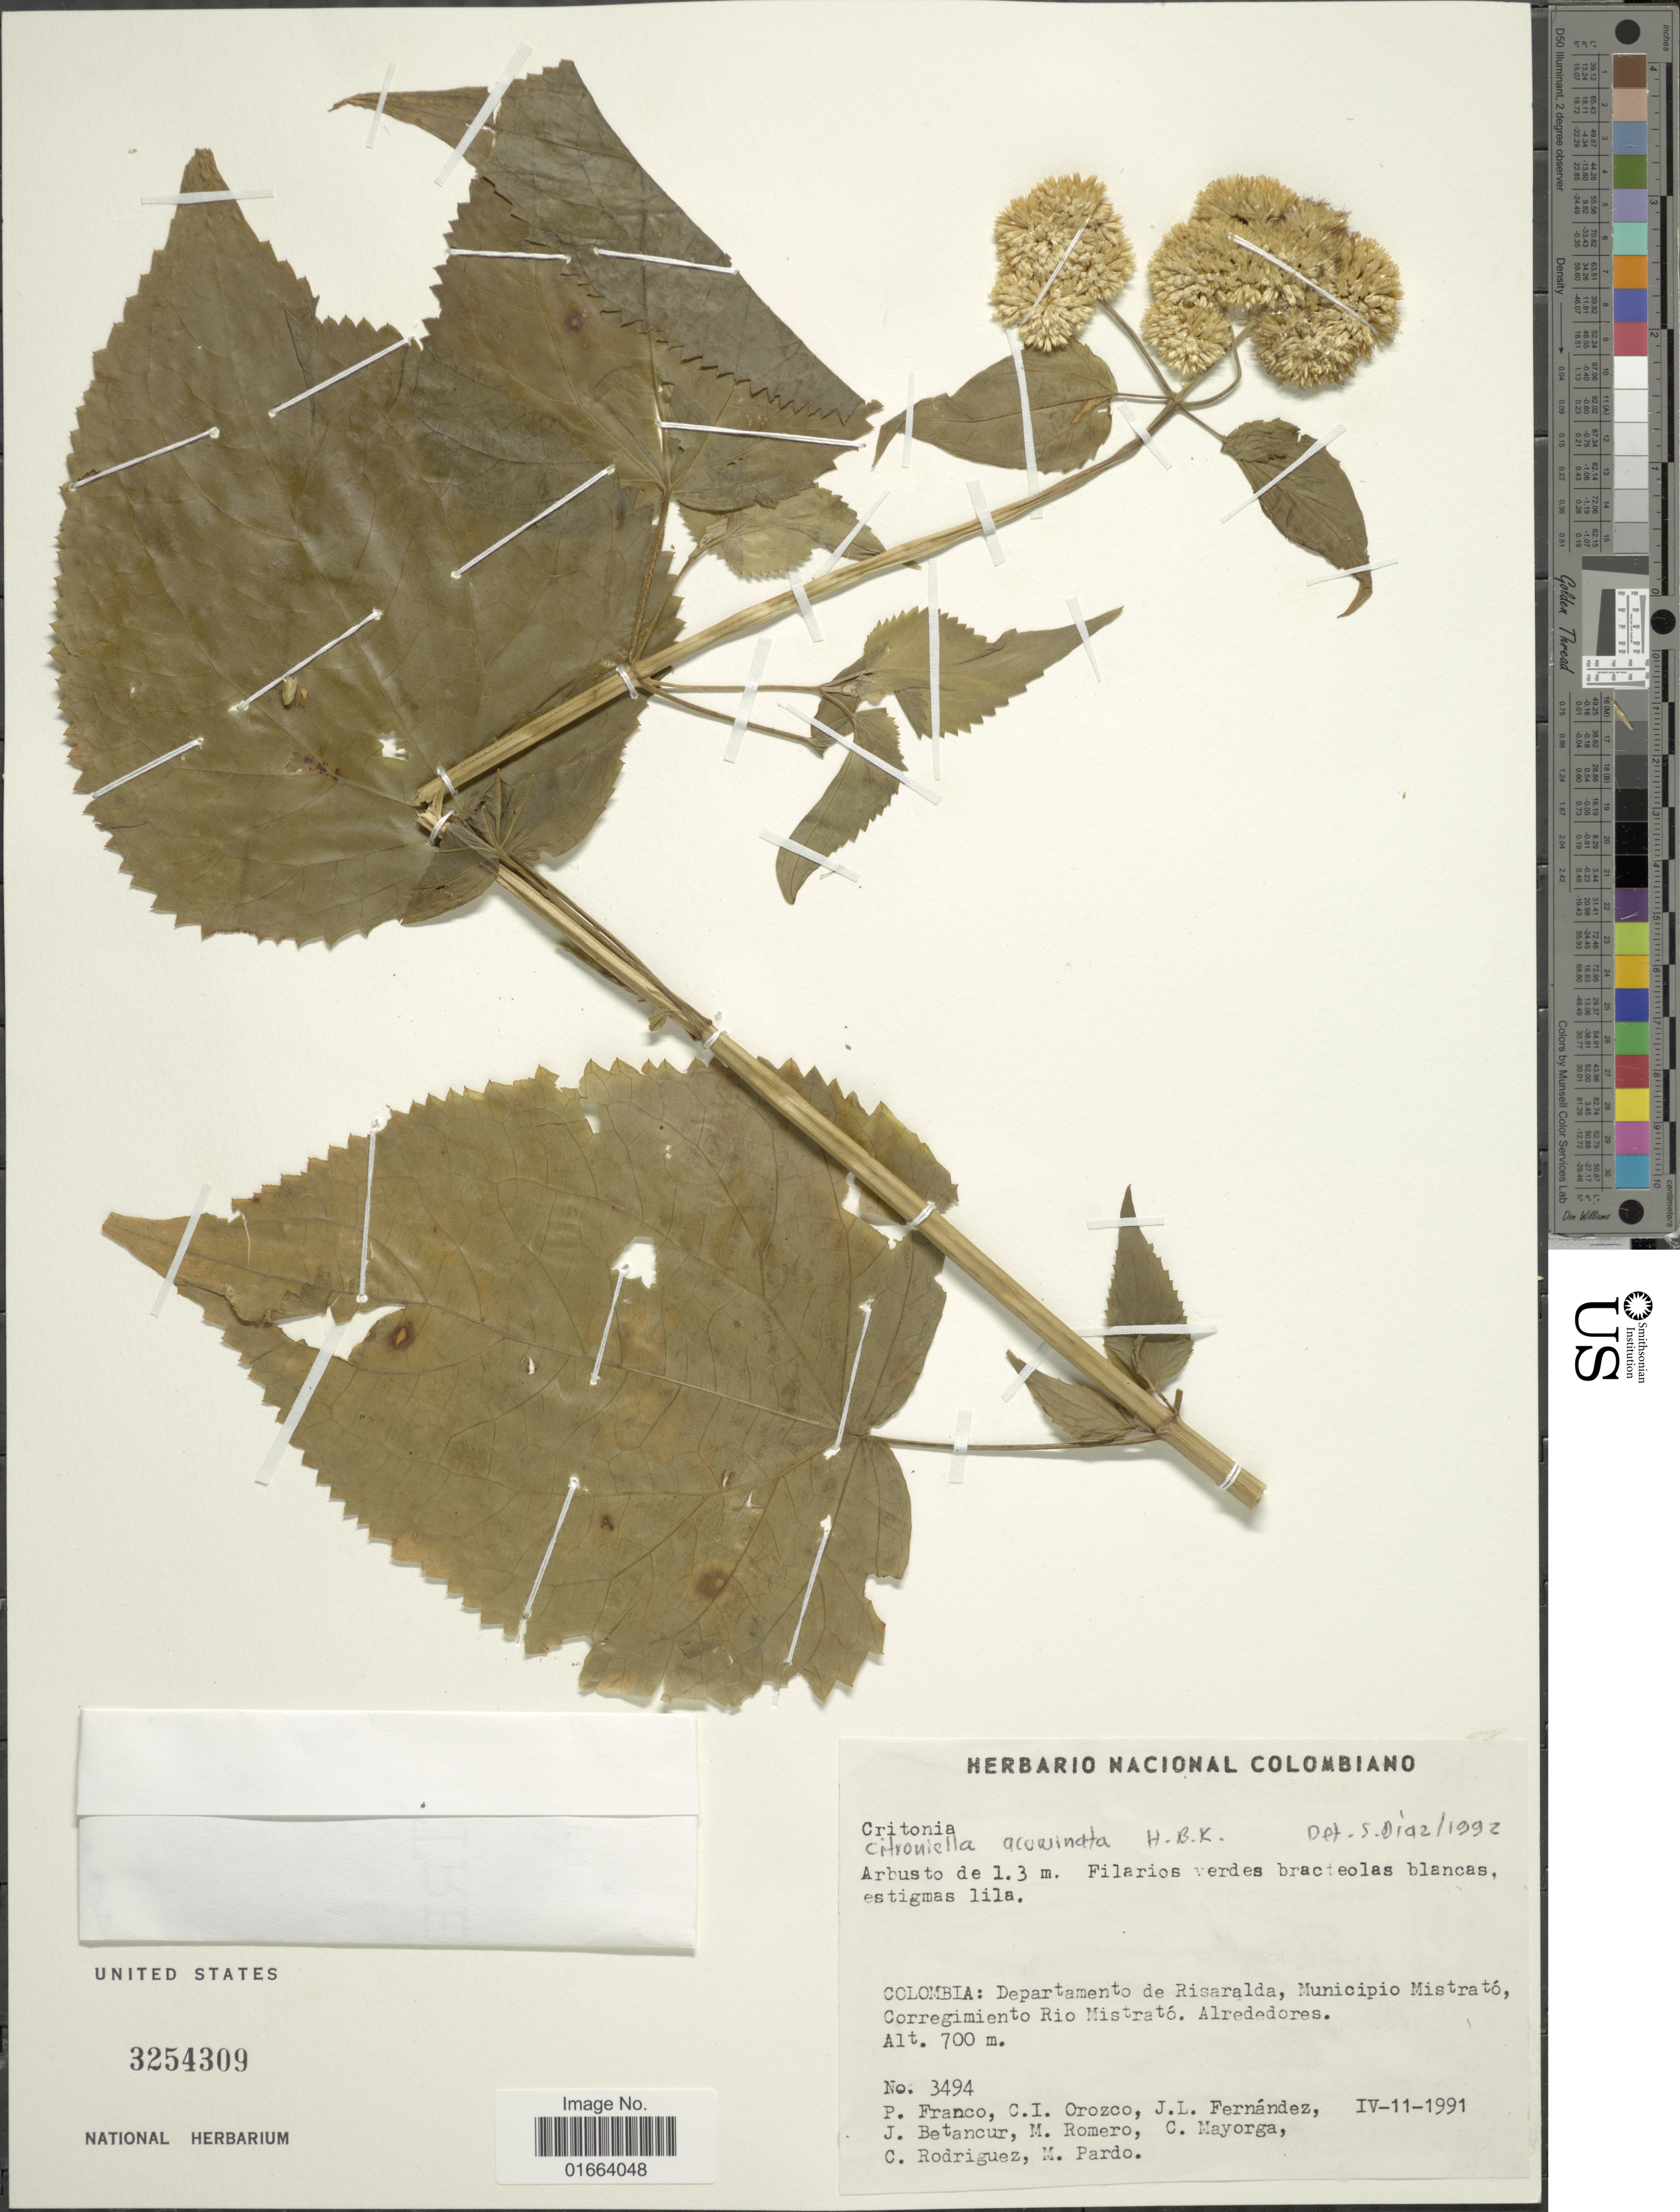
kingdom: Plantae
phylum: Tracheophyta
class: Magnoliopsida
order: Asterales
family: Asteraceae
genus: Critoniella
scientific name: Critoniella acuminata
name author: (Kunth) R.M. King & H. Rob.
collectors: P. Franco, C. I. Orozco, J. Fernandez, J. Betancur & et al.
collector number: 3494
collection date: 1991-04-11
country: Colombia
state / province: Risaralda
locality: Municipio Mistrató, Corregimiento Rio Mistrató. Alrededores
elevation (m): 700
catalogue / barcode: US 3254309